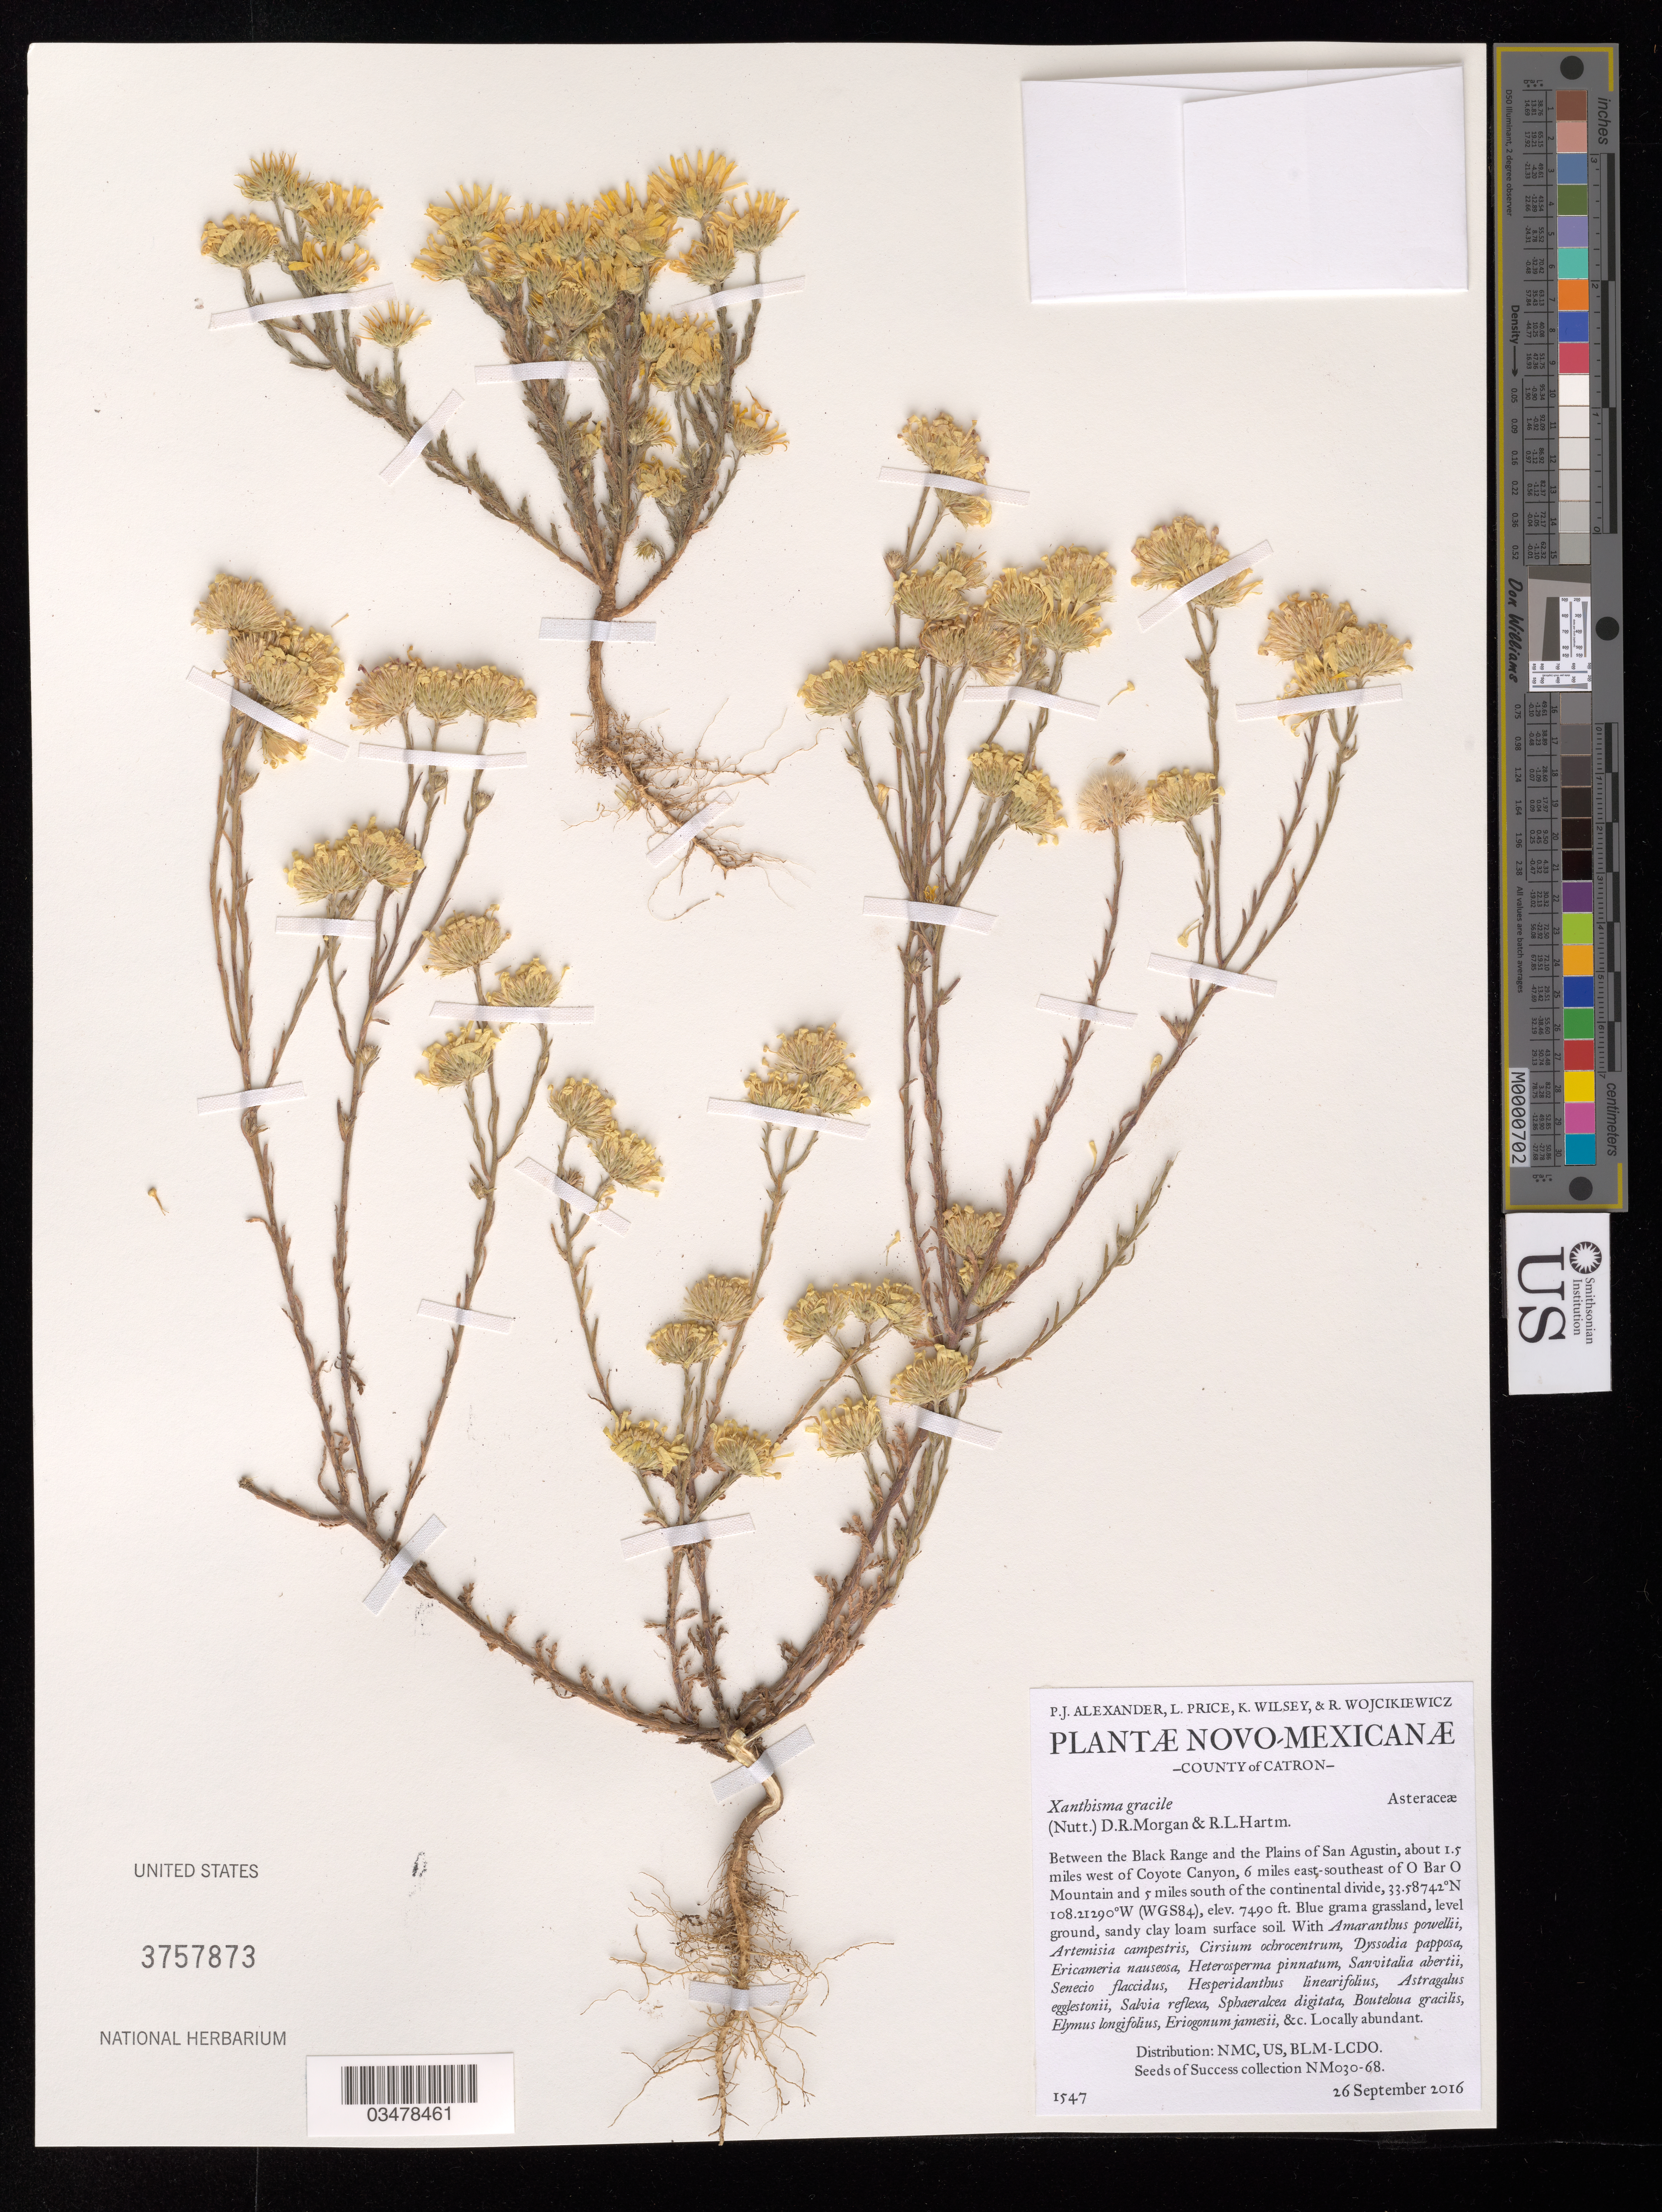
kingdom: Plantae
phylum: Tracheophyta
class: Magnoliopsida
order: Asterales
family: Asteraceae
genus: Xanthisma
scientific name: Xanthisma gracile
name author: (Nutt.) D. R. Morgan & R.L. Hartm.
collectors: P. Alexander, L. Price, K. Wilsey & R. Wojcikiewicz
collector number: NM030-068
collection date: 2016-09-26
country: United States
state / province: New Mexico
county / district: Catron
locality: Socorro Field Office, Coyote Canyon allotment, 10040. Between the Black Range and the Plains of San Augustin.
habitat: Blue grama grassland. Ecological site: Stony Loam (R039XA014NM). With Artemisia campestris, Dyssodia papposa, Salvia reflexa, etc.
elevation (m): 2283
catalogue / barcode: US 3757873